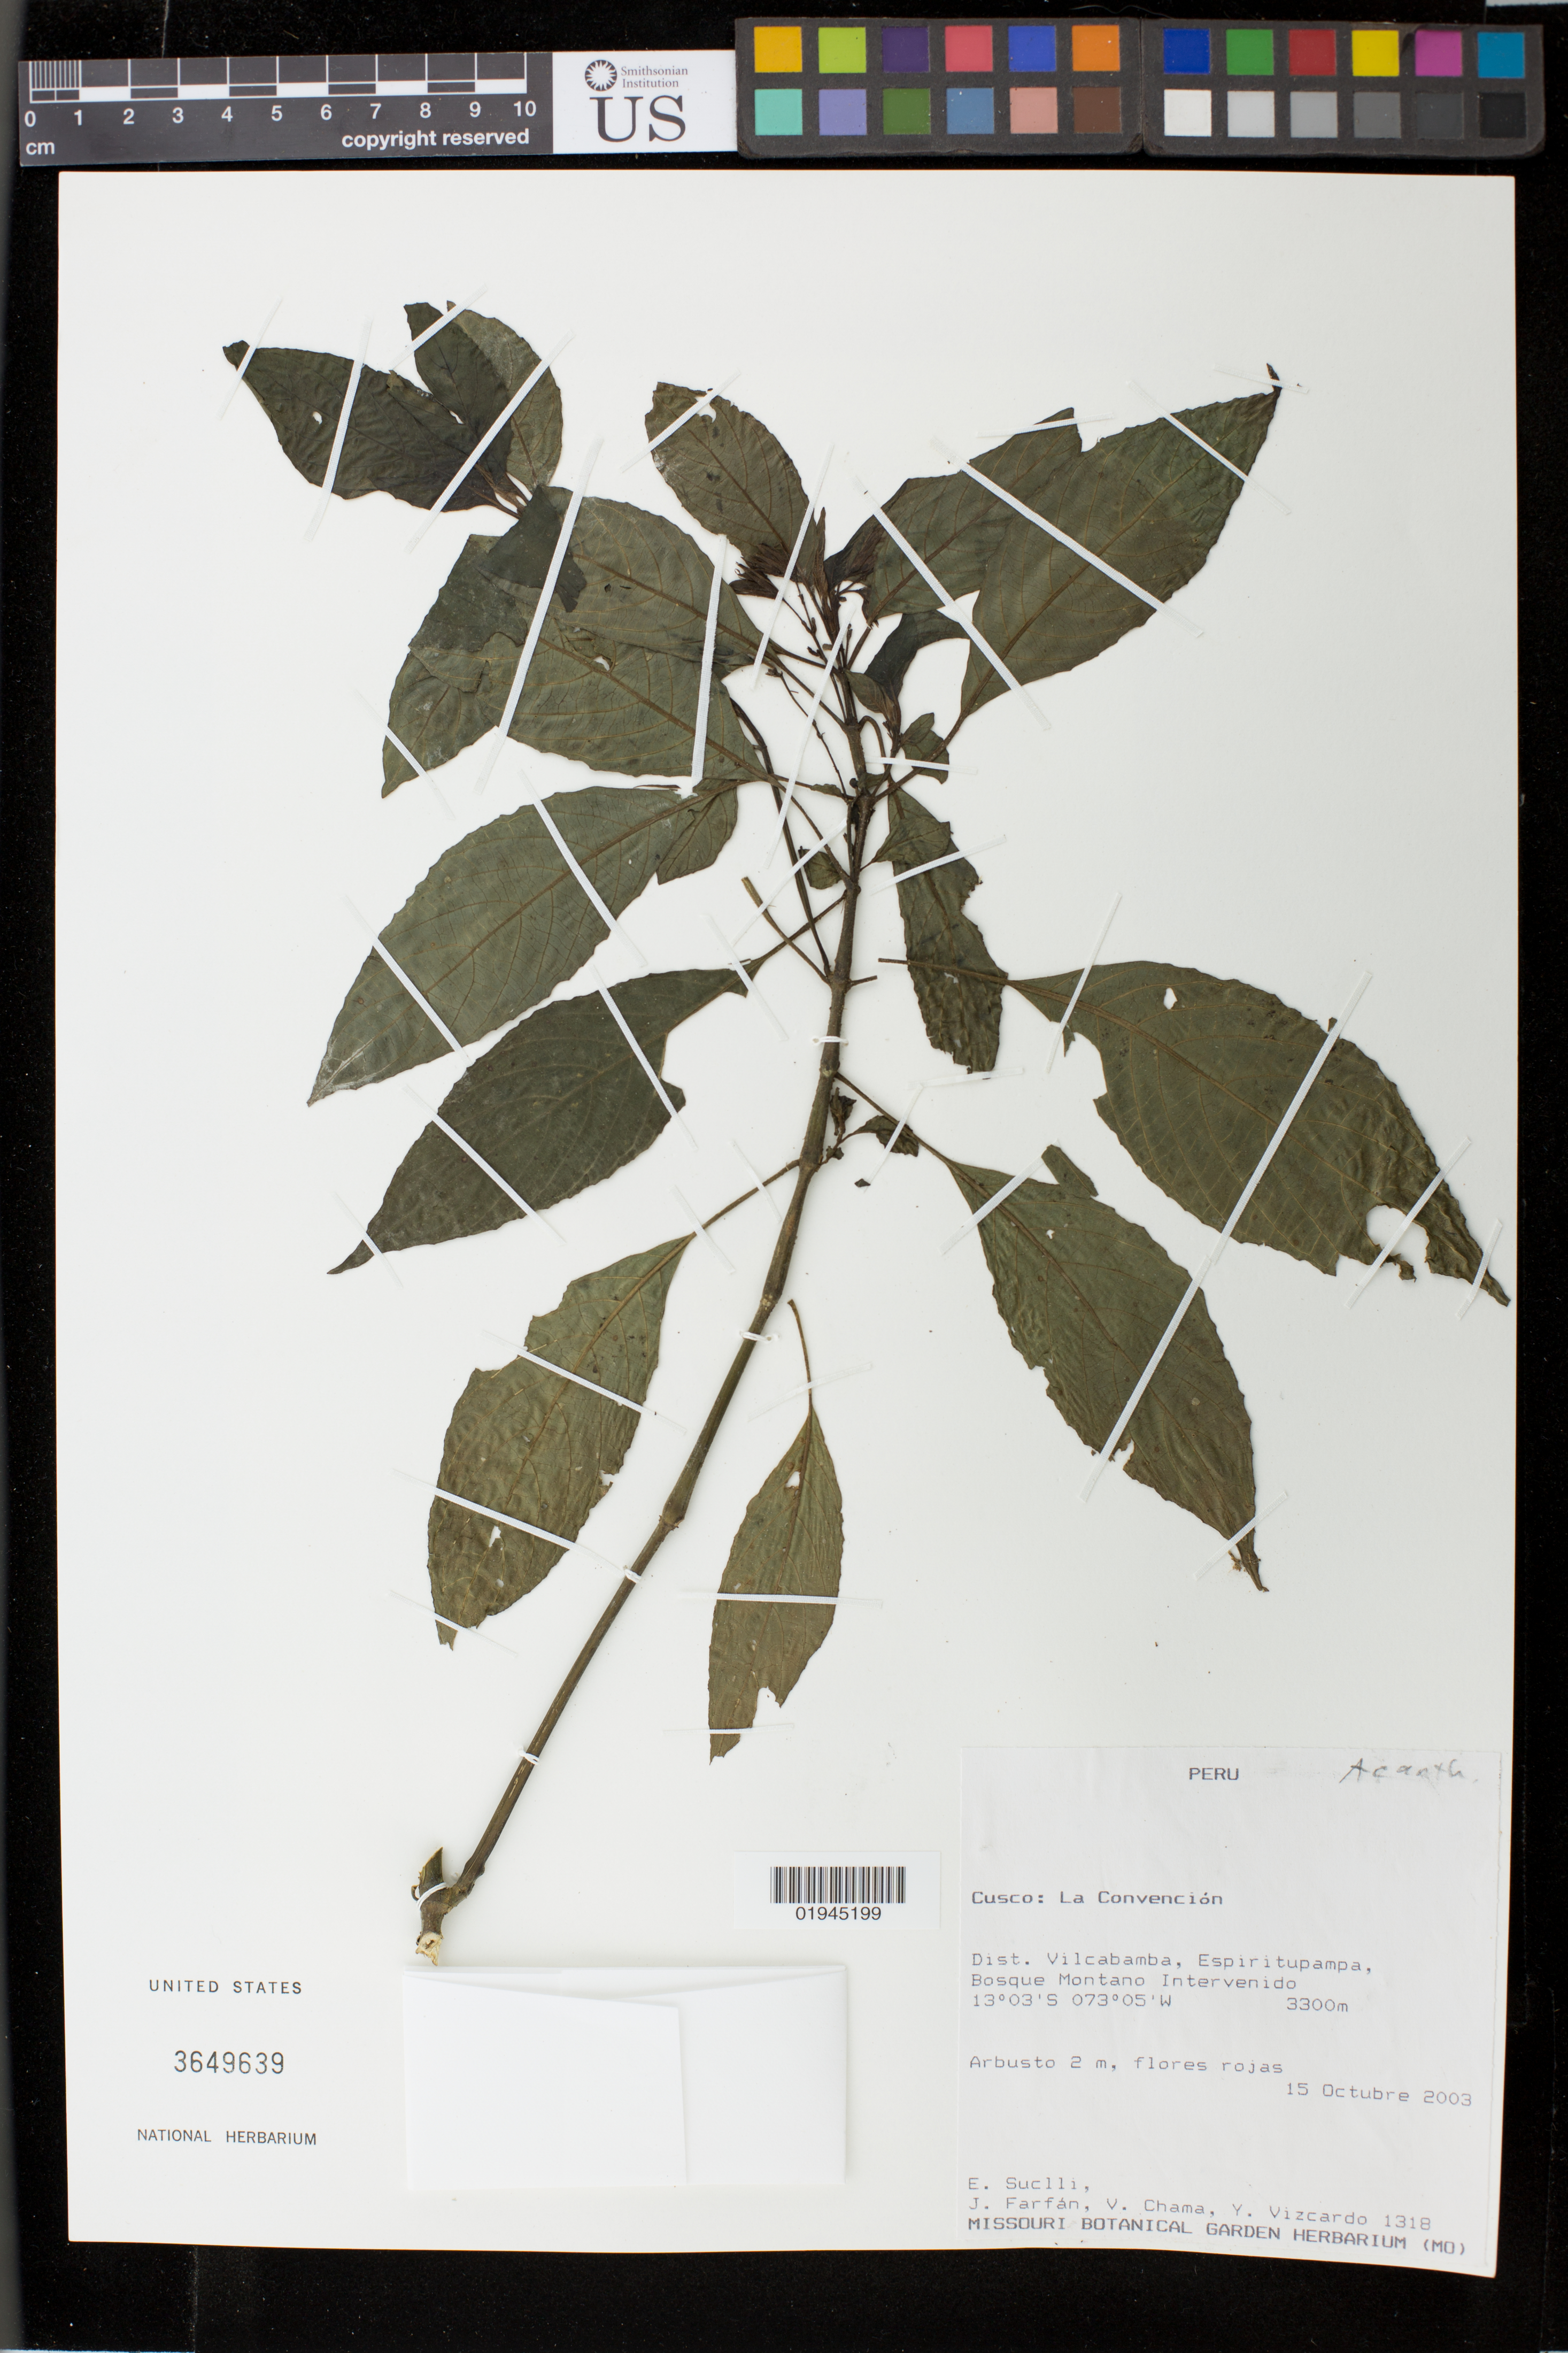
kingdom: Plantae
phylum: Tracheophyta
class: Magnoliopsida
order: Lamiales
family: Acanthaceae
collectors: E. Suclli, J. Farfán, V. Chama & Y. Vizcardo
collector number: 1318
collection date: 2003-10-15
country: Peru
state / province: Cusco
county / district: La Convención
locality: Bosque montana intervenido. Vilcabamba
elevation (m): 3300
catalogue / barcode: US 3649639